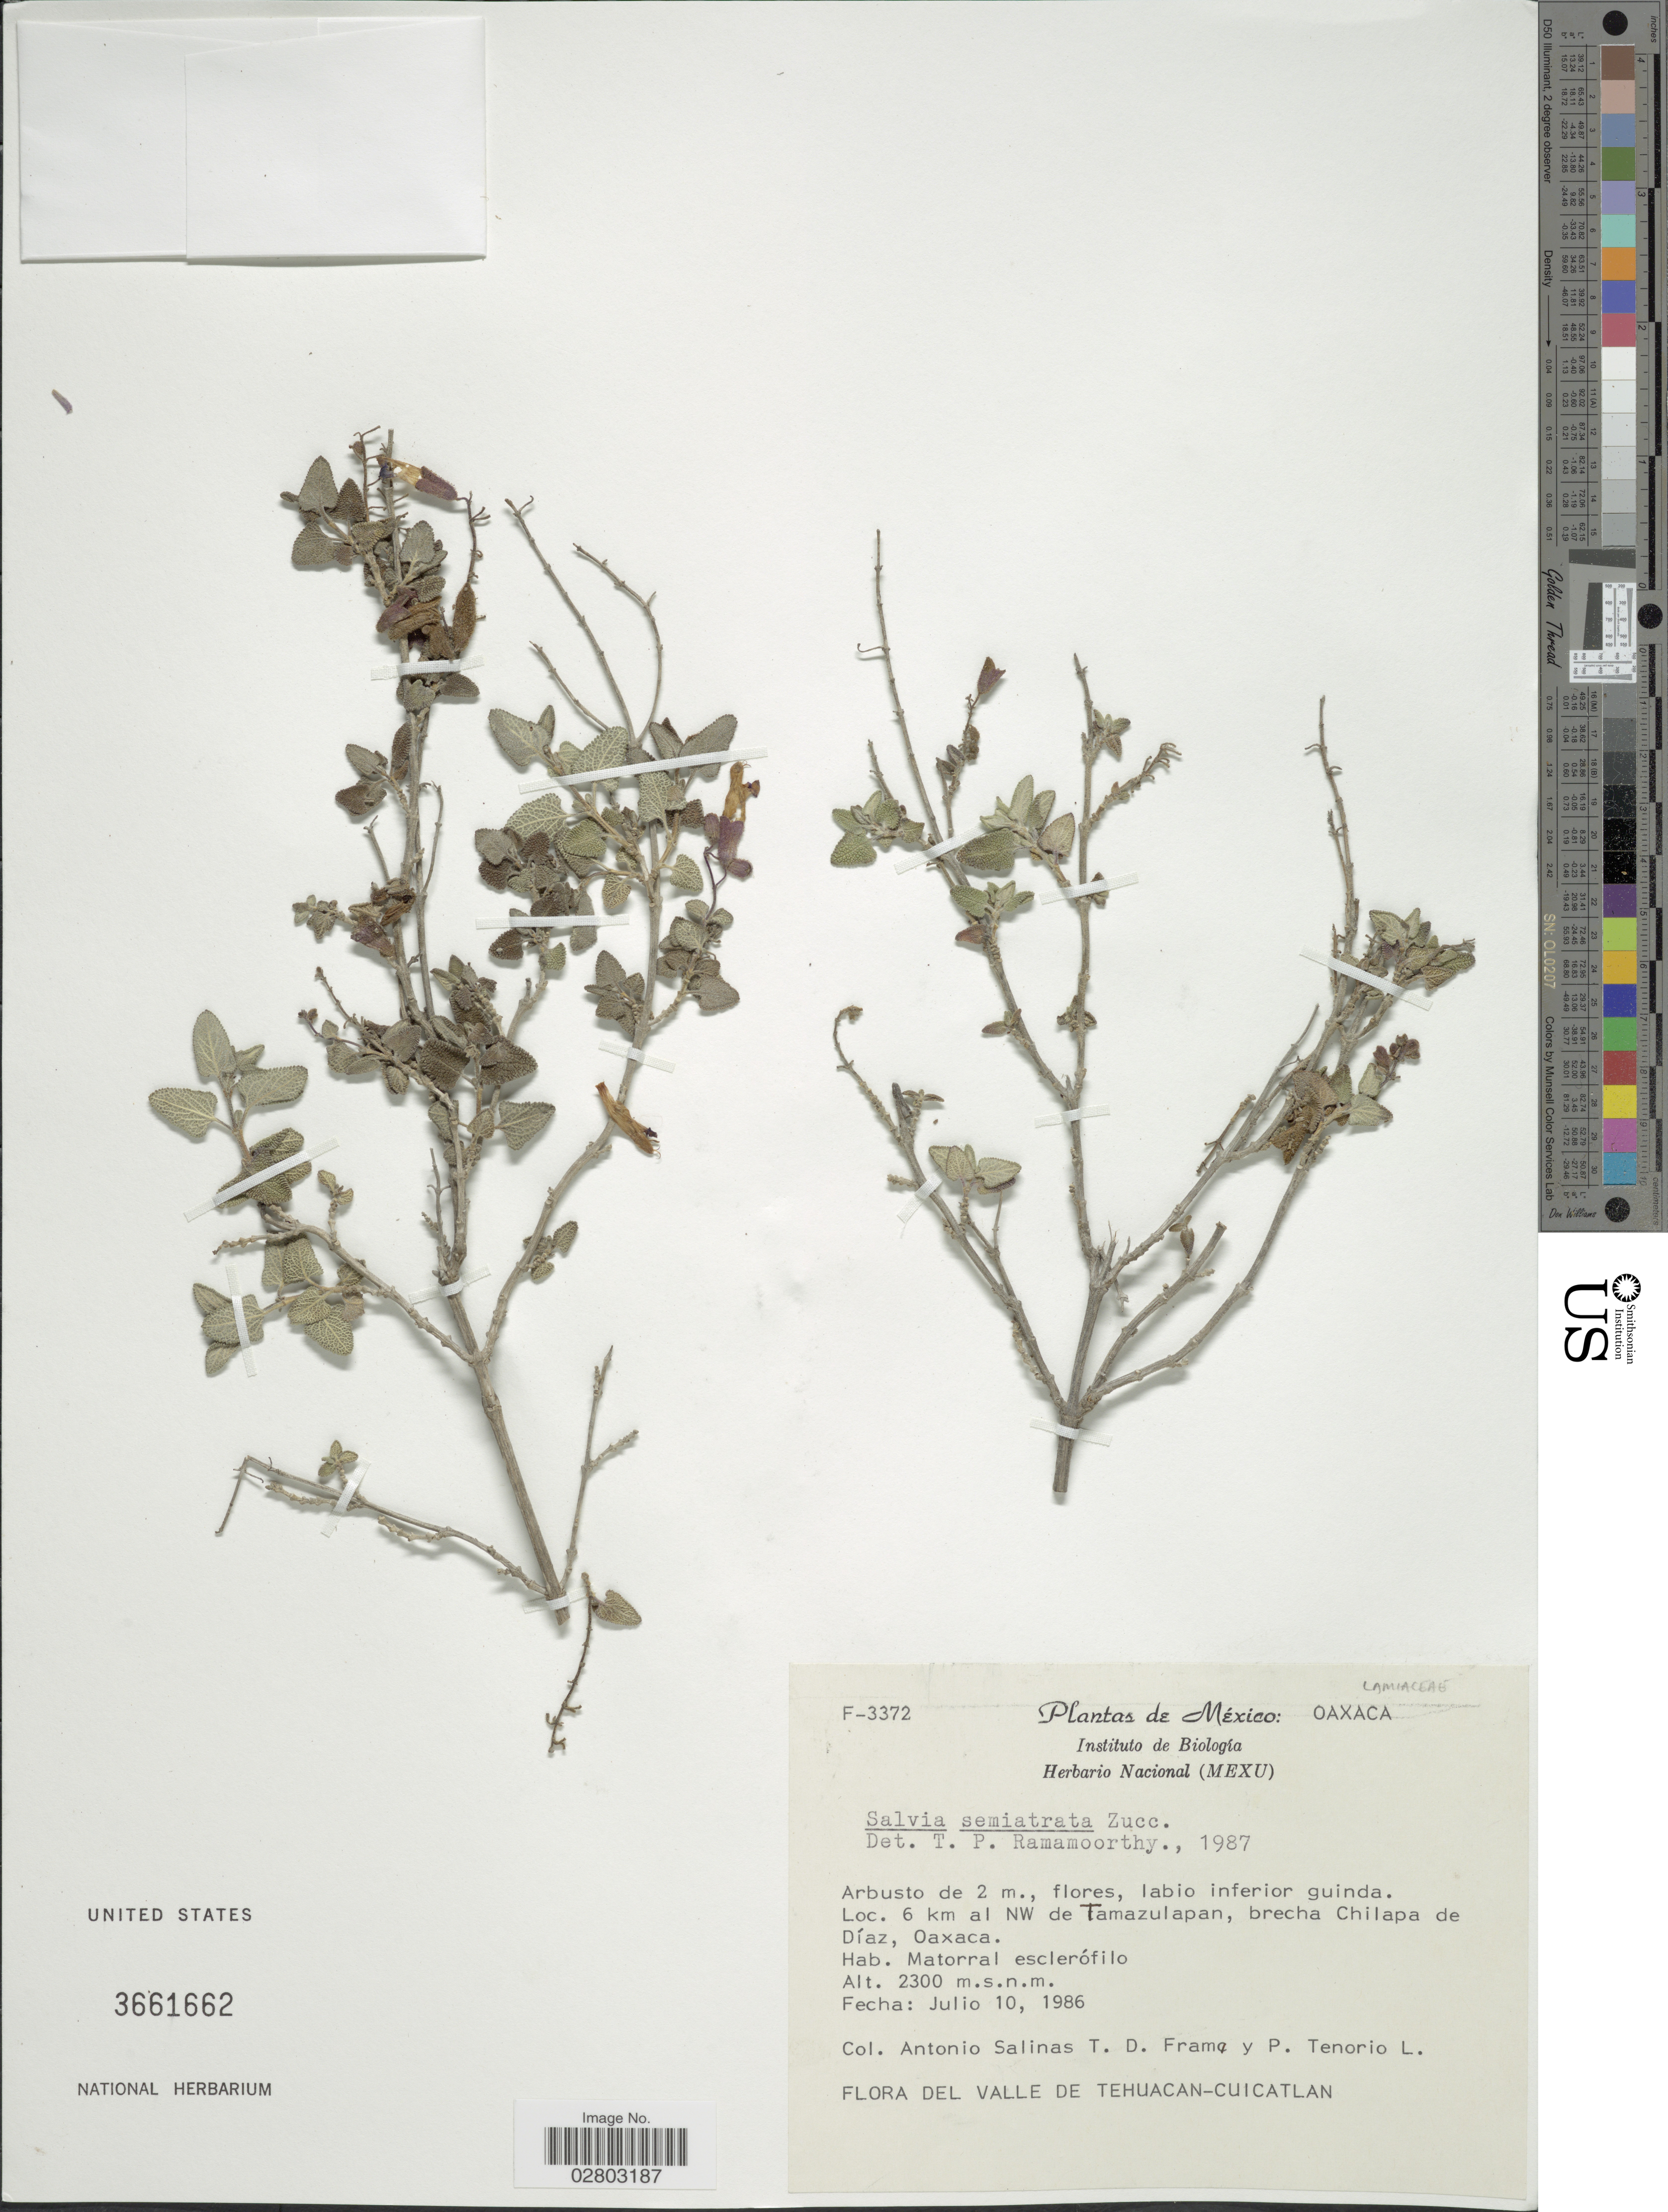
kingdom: Plantae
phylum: Tracheophyta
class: Magnoliopsida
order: Lamiales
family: Lamiaceae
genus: Salvia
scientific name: Salvia semiatrata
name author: Zucc.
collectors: A. Salinas T., D. Frame & P. Tenorio L.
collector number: F_3372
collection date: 1986-07-10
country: Mexico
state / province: Oaxaca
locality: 6 km al NW de Tamazulapan, brecha Chilapa de Díaz.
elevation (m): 2300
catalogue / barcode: US 3661662